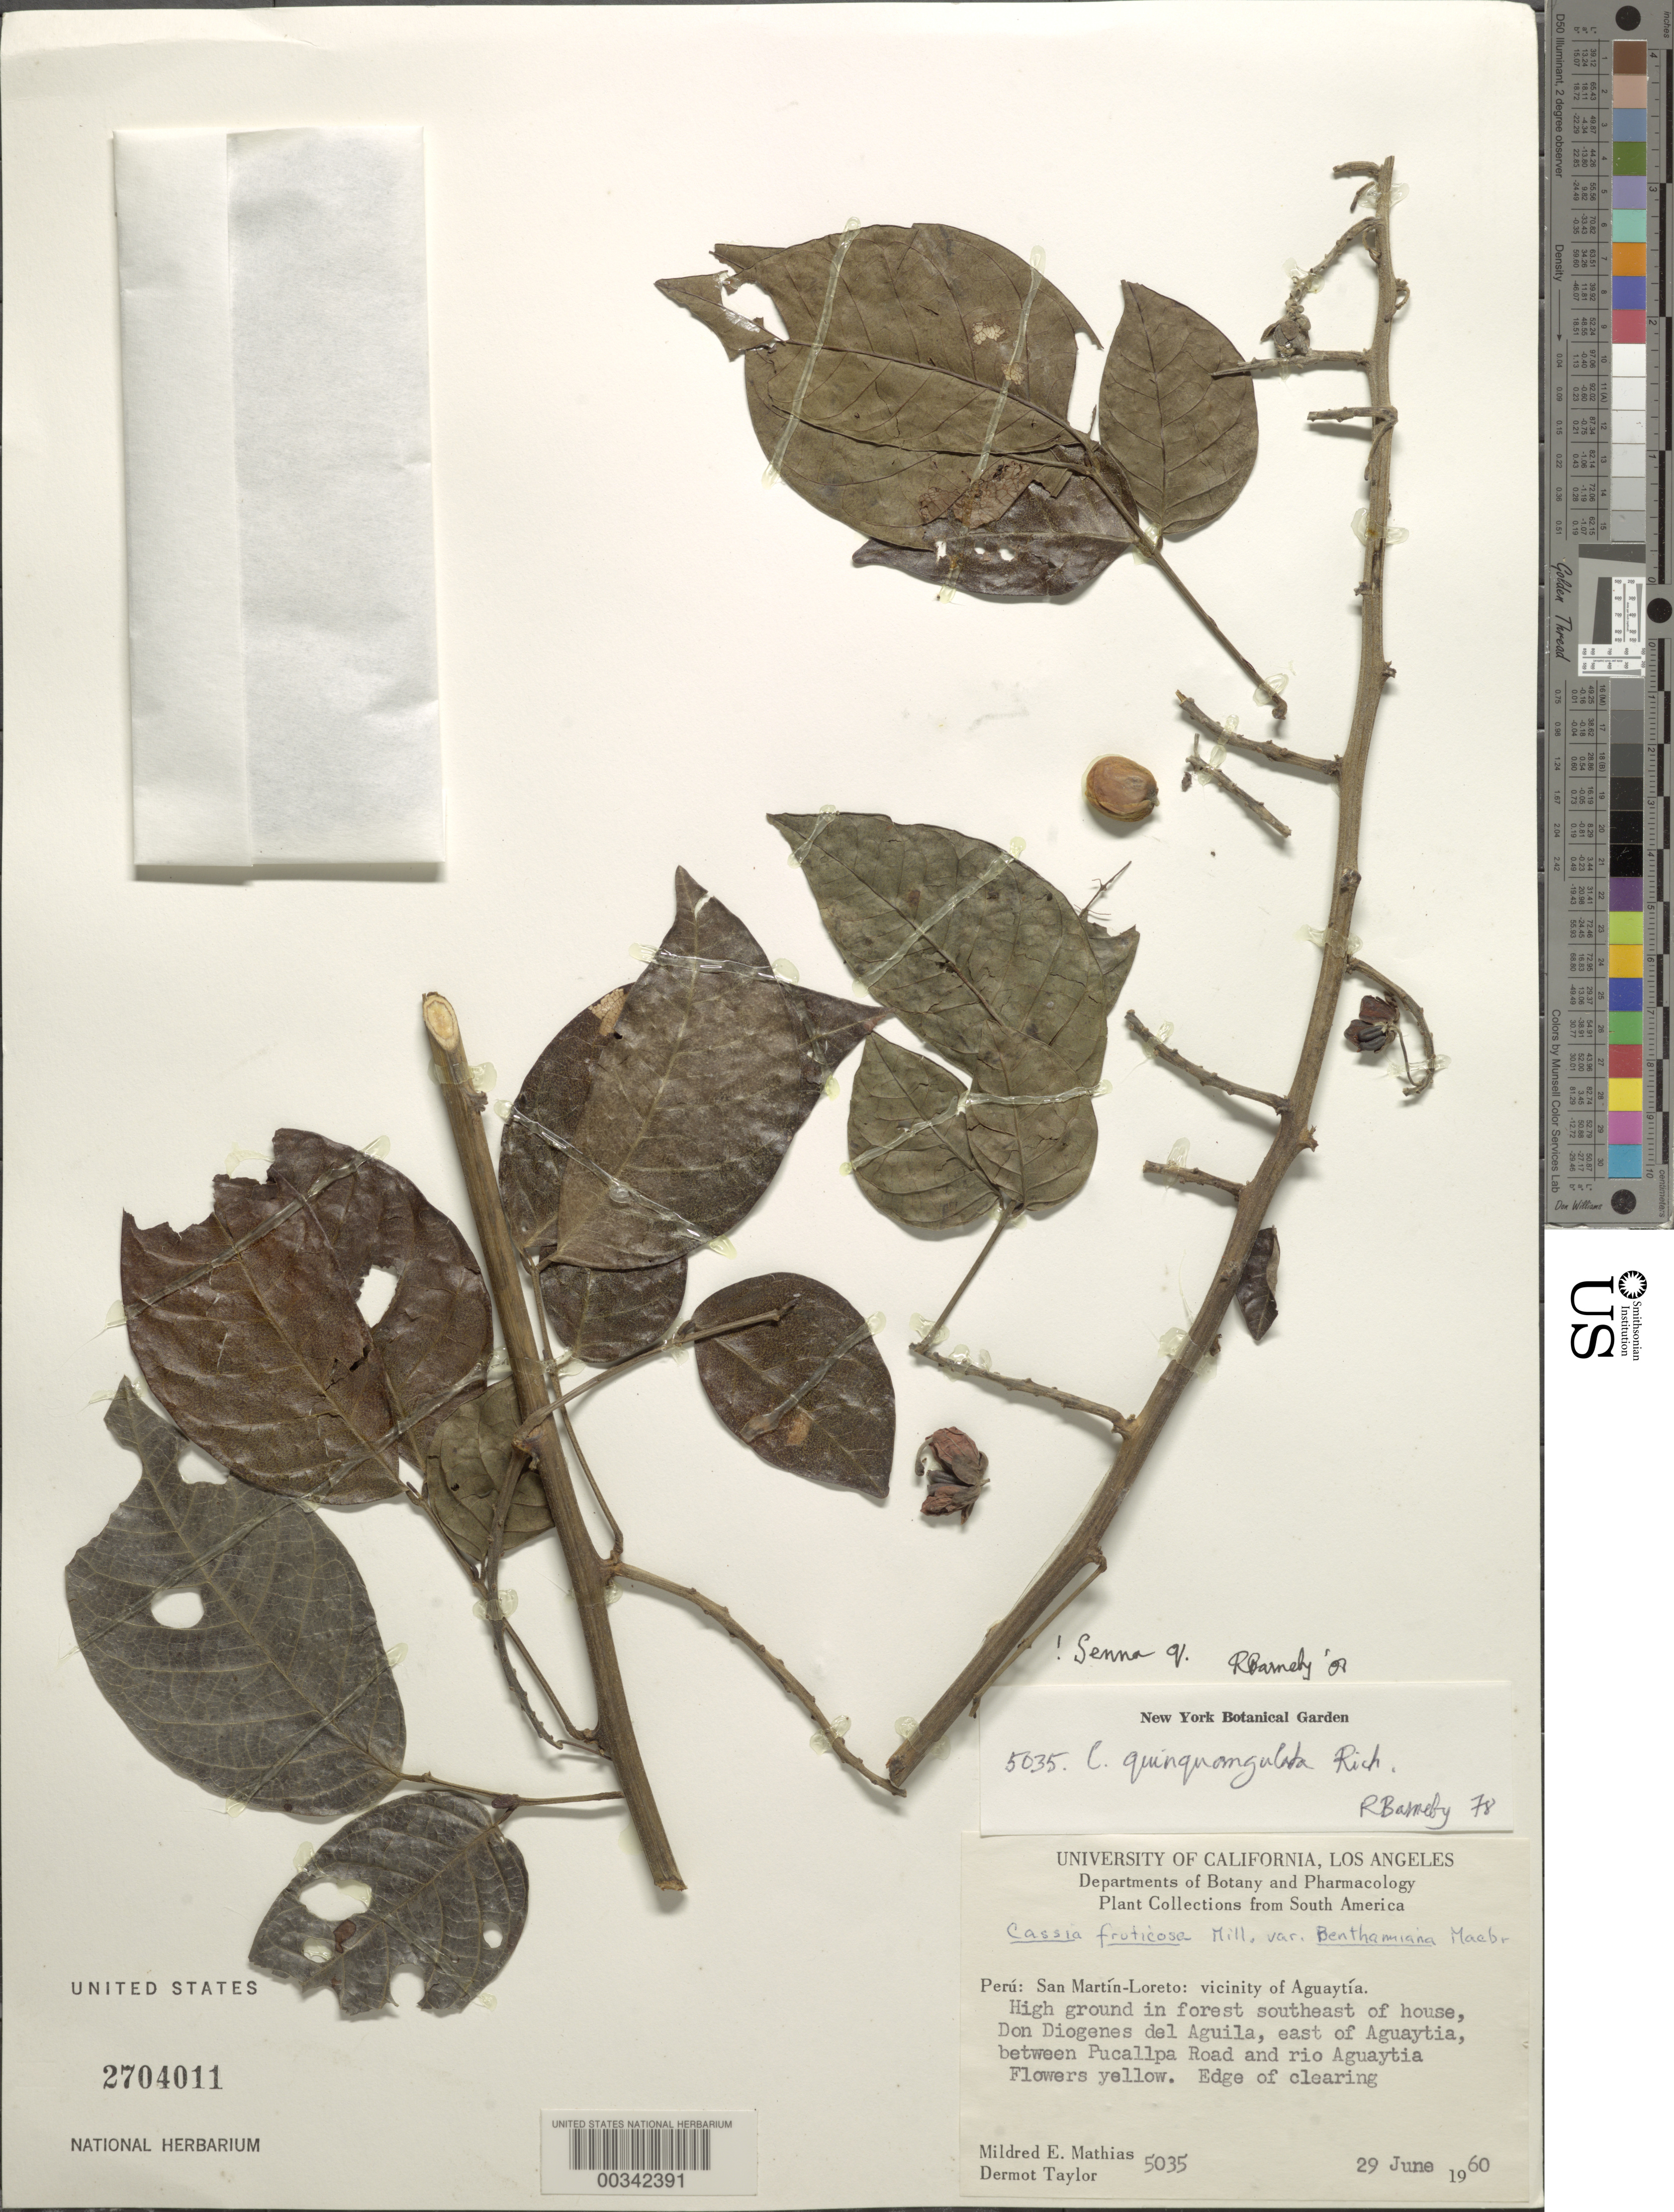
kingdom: Plantae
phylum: Tracheophyta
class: Magnoliopsida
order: Fabales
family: Fabaceae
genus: Senna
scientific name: Senna quinquangulata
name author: (Rich.) H.S. Irwin & Barneby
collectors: M. E. Mathias & D. Taylor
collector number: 5035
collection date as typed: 29 Jun 1960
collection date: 1960-06-29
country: Peru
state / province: Ucayali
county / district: Padre Abad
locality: Vicinity of aguaytia; don diogenes del aguila, e of aguaytia, between pucallpa road and rio aguaytia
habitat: Edge of clearing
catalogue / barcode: US 2704011